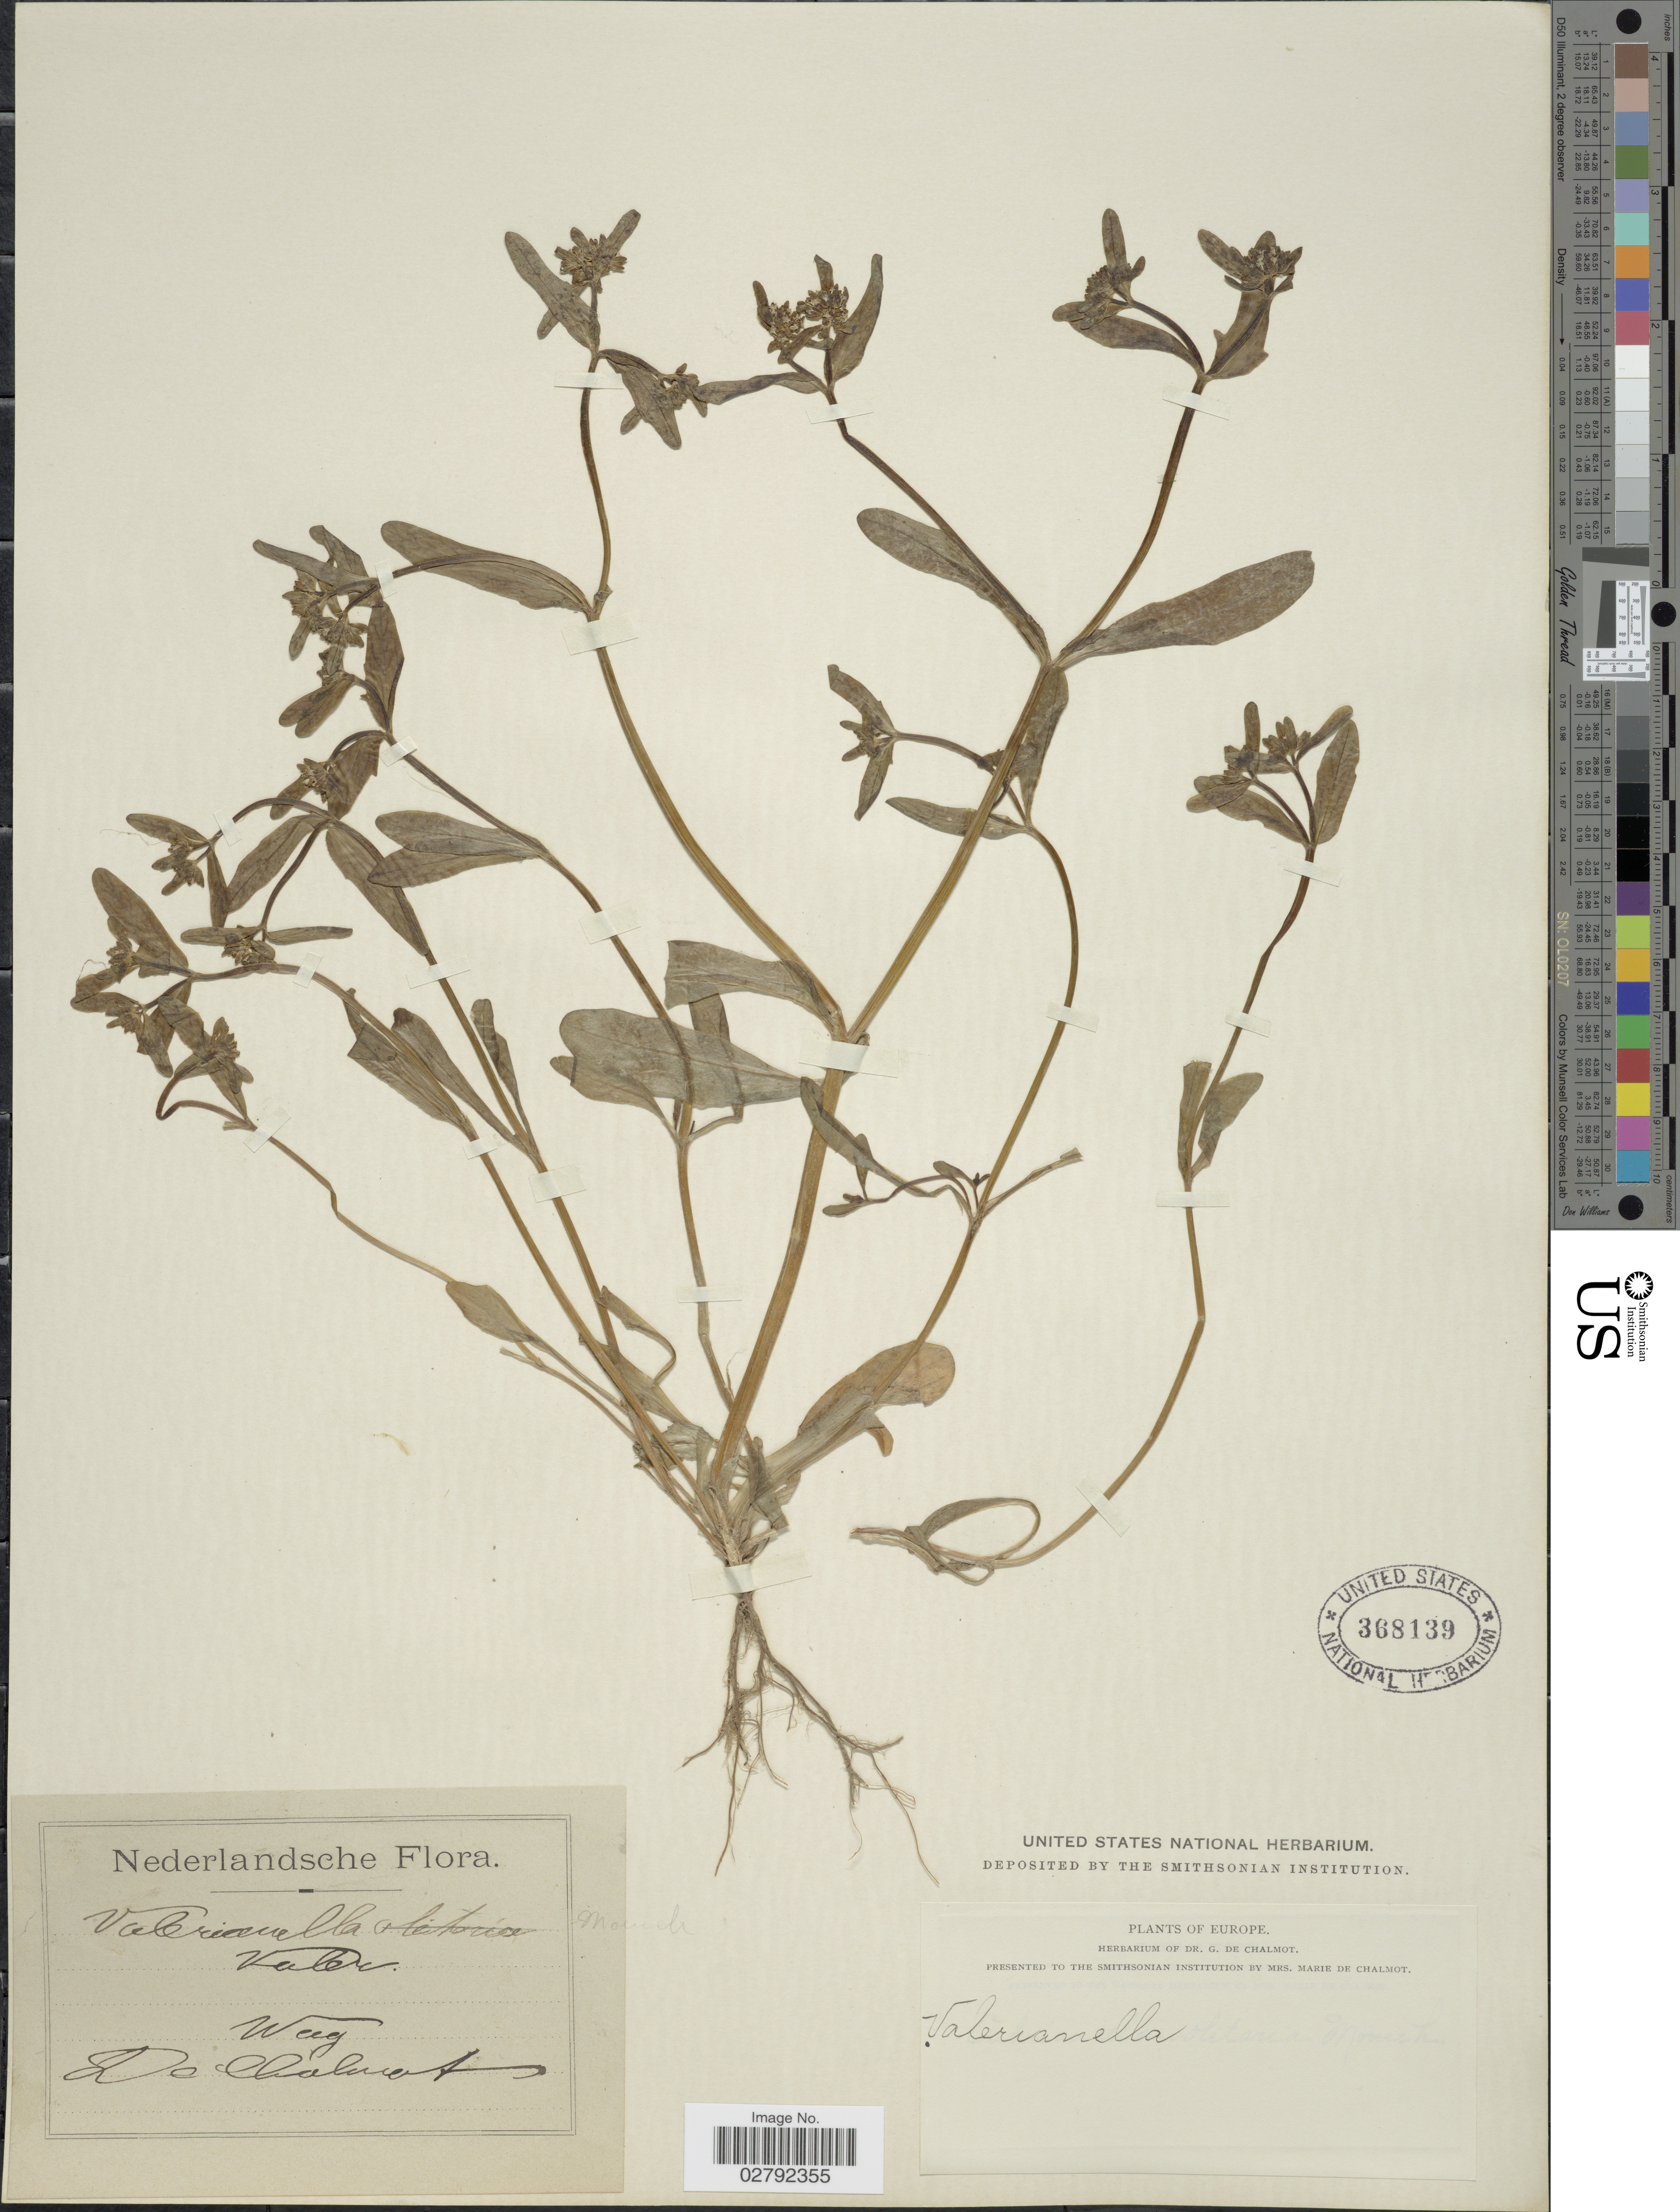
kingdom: Plantae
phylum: Tracheophyta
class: Magnoliopsida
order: Dipsacales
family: Caprifoliaceae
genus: Valerianella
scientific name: Valerianella sp.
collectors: G. de Chalmot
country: Netherlands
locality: Wag.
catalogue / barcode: US 368139